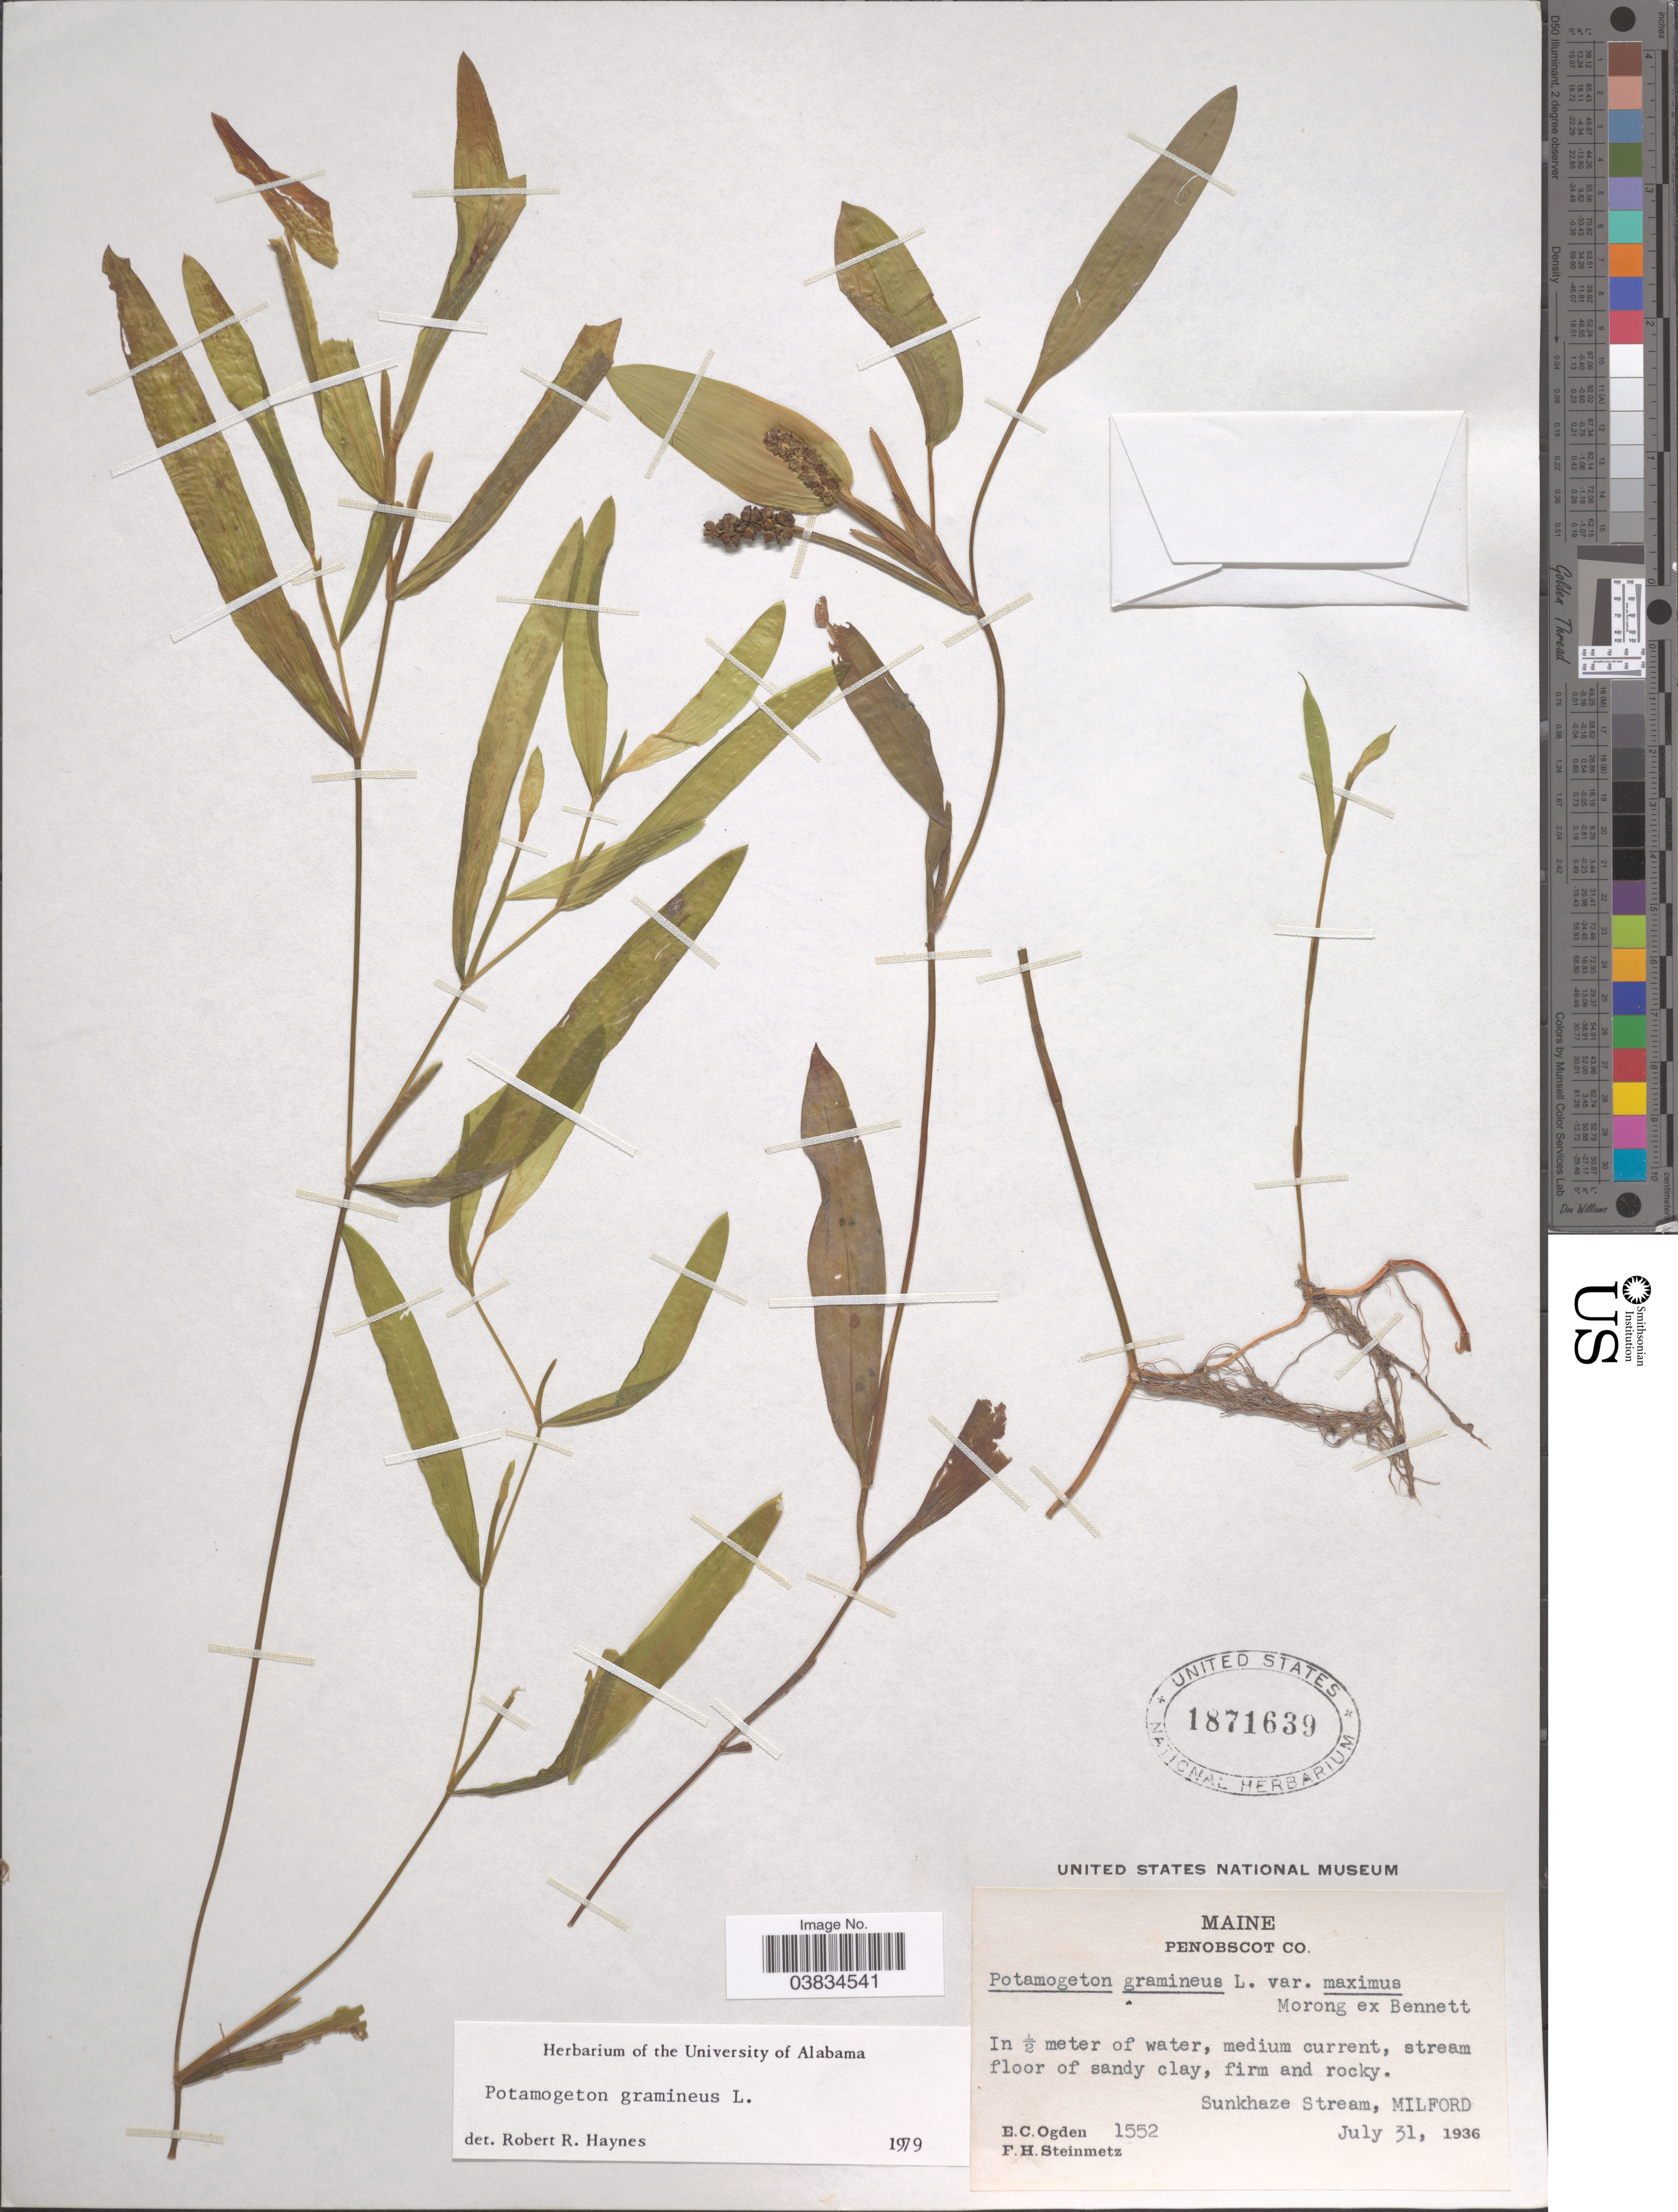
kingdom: Plantae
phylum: Tracheophyta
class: Liliopsida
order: Alismatales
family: Potamogetonaceae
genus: Potamogeton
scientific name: Potamogeton gramineus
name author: L.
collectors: E. Ogden & F. H. Steinmetz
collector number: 1552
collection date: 1936-07-31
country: United States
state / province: Maine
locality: Penobscot Co. Sunkhaze Stream, Milford.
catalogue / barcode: US 1871639